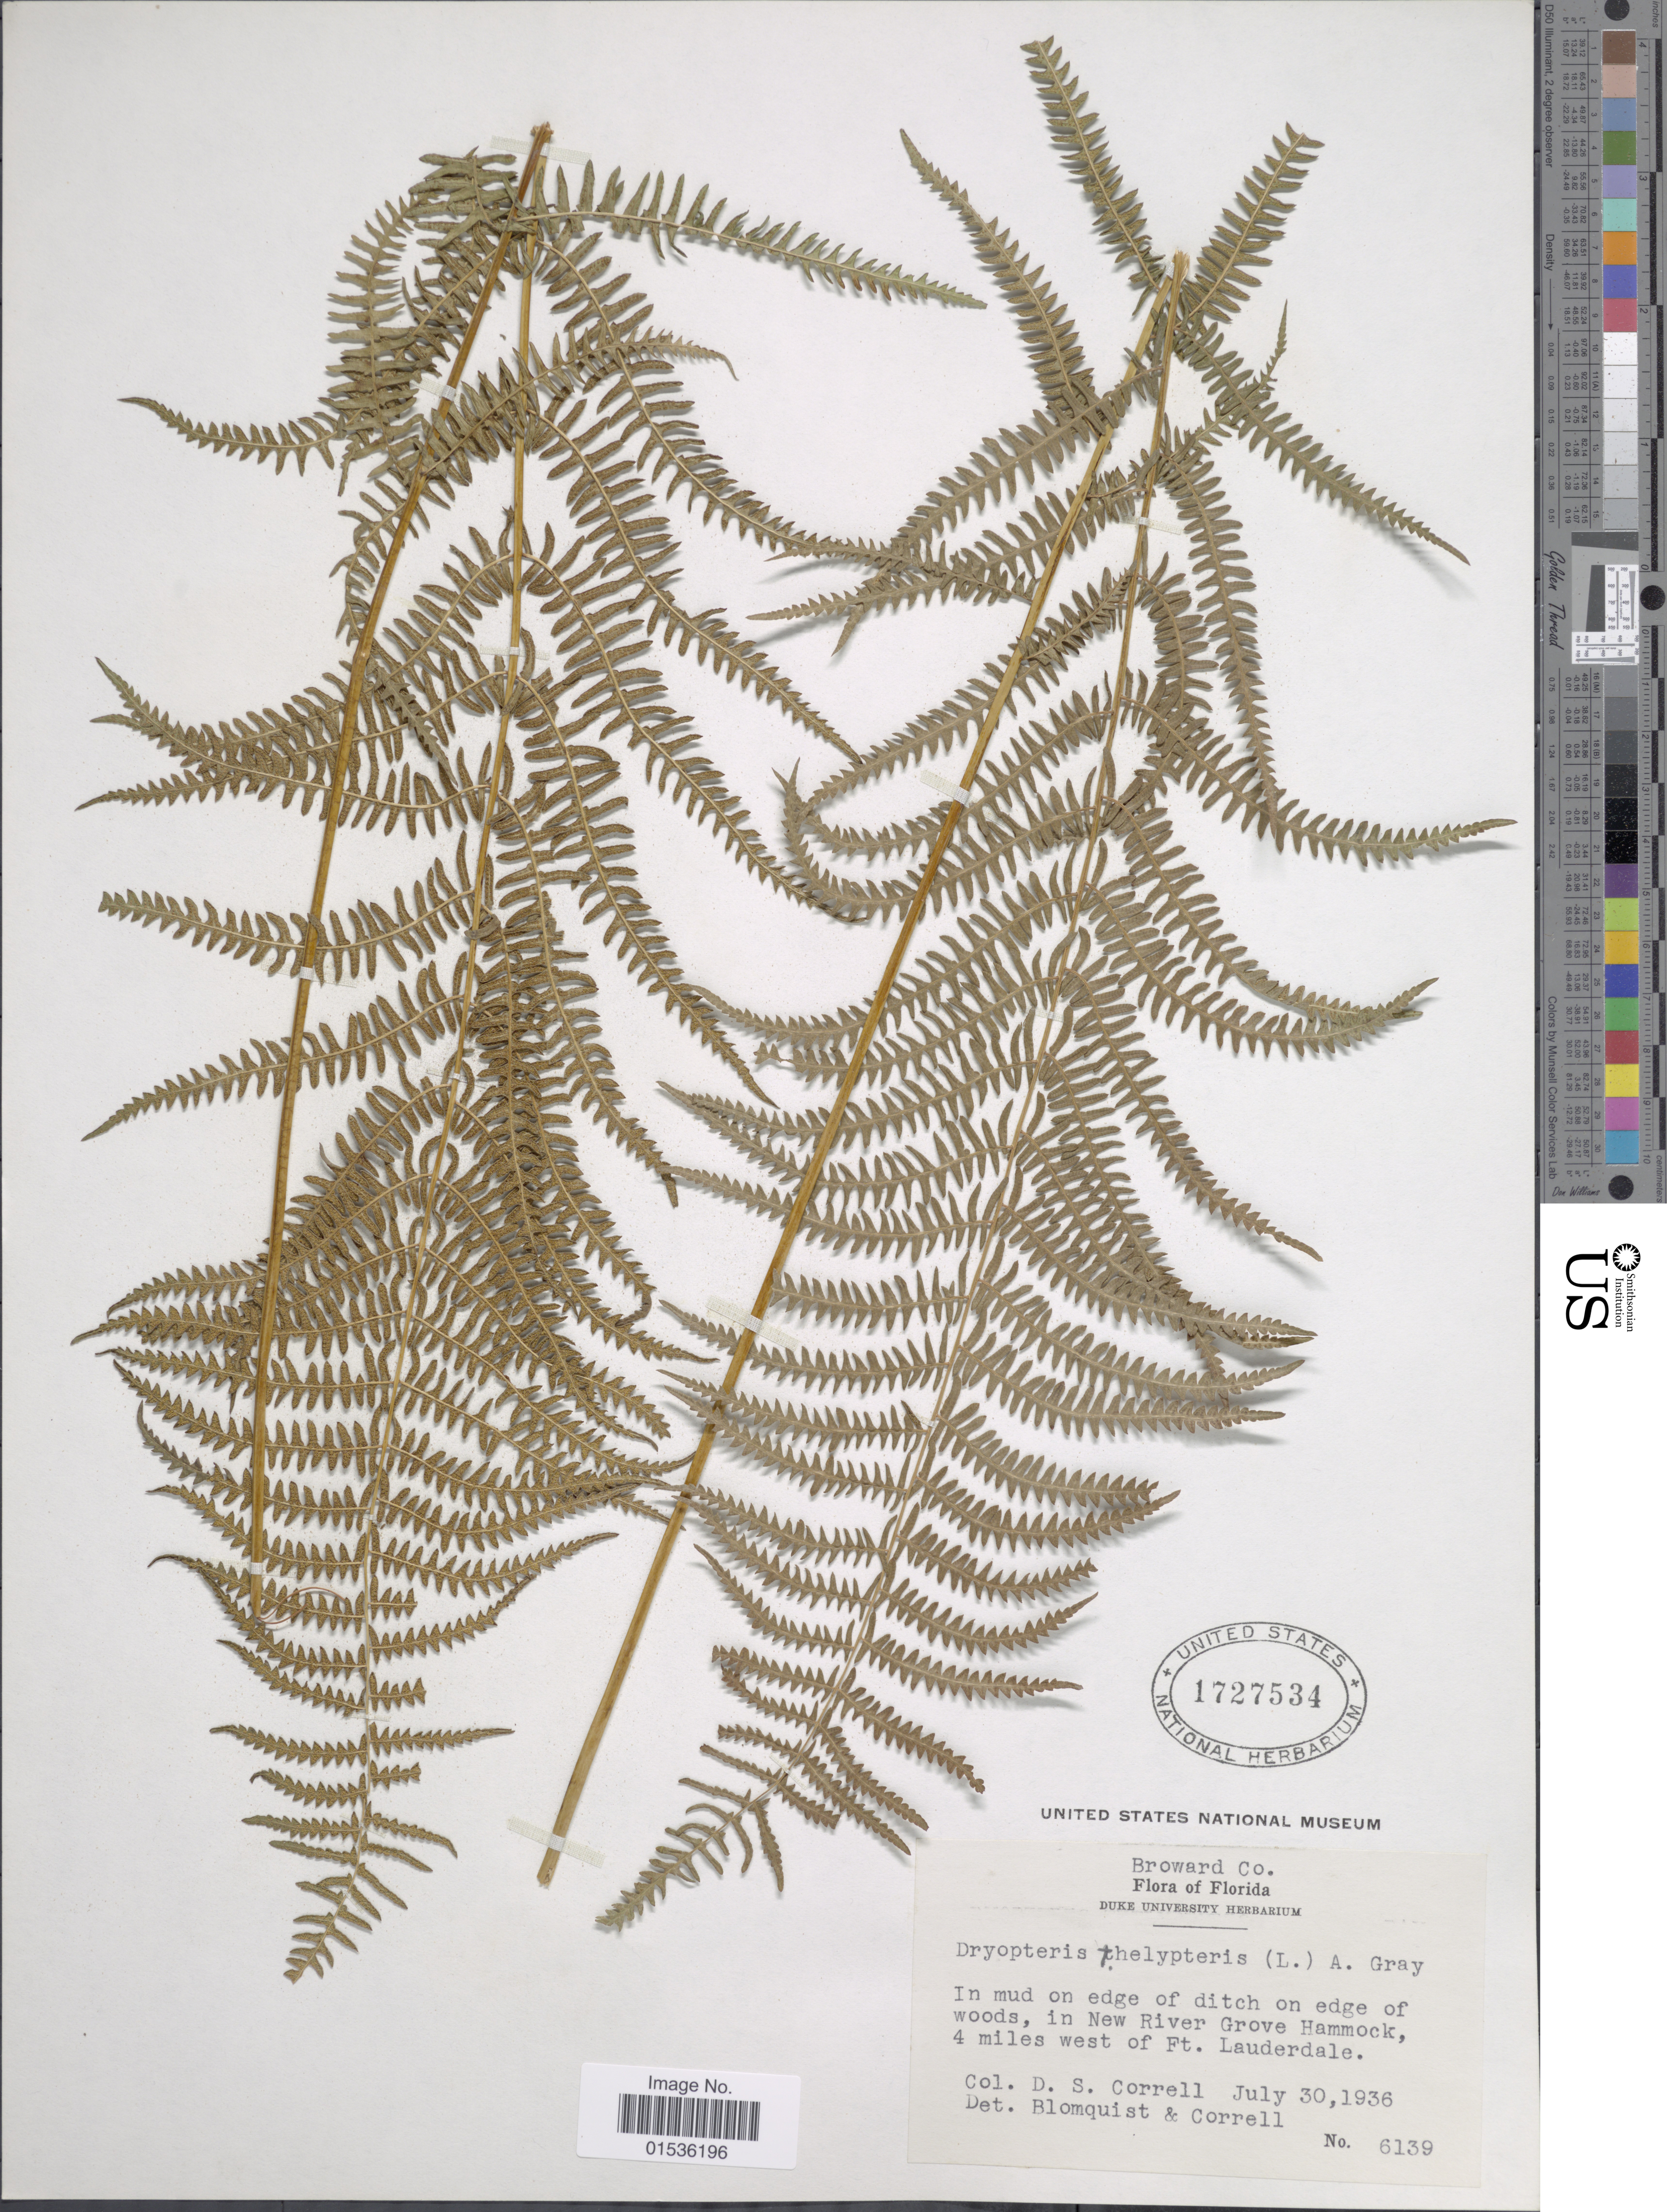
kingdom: Plantae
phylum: Tracheophyta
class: Polypodiopsida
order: Polypodiales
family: Thelypteridaceae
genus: Phegopteris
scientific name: Phegopteris connectilis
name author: (Michx.) Watt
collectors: D. S. Correll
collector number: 6139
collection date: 1936-07-30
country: United States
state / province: Florida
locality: Broward Co. Florida. In mud on edge of ditch on edge of woods, in New River Grove Hammock, 4 miles west of Ft. Lauderdale.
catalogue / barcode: US 1727534